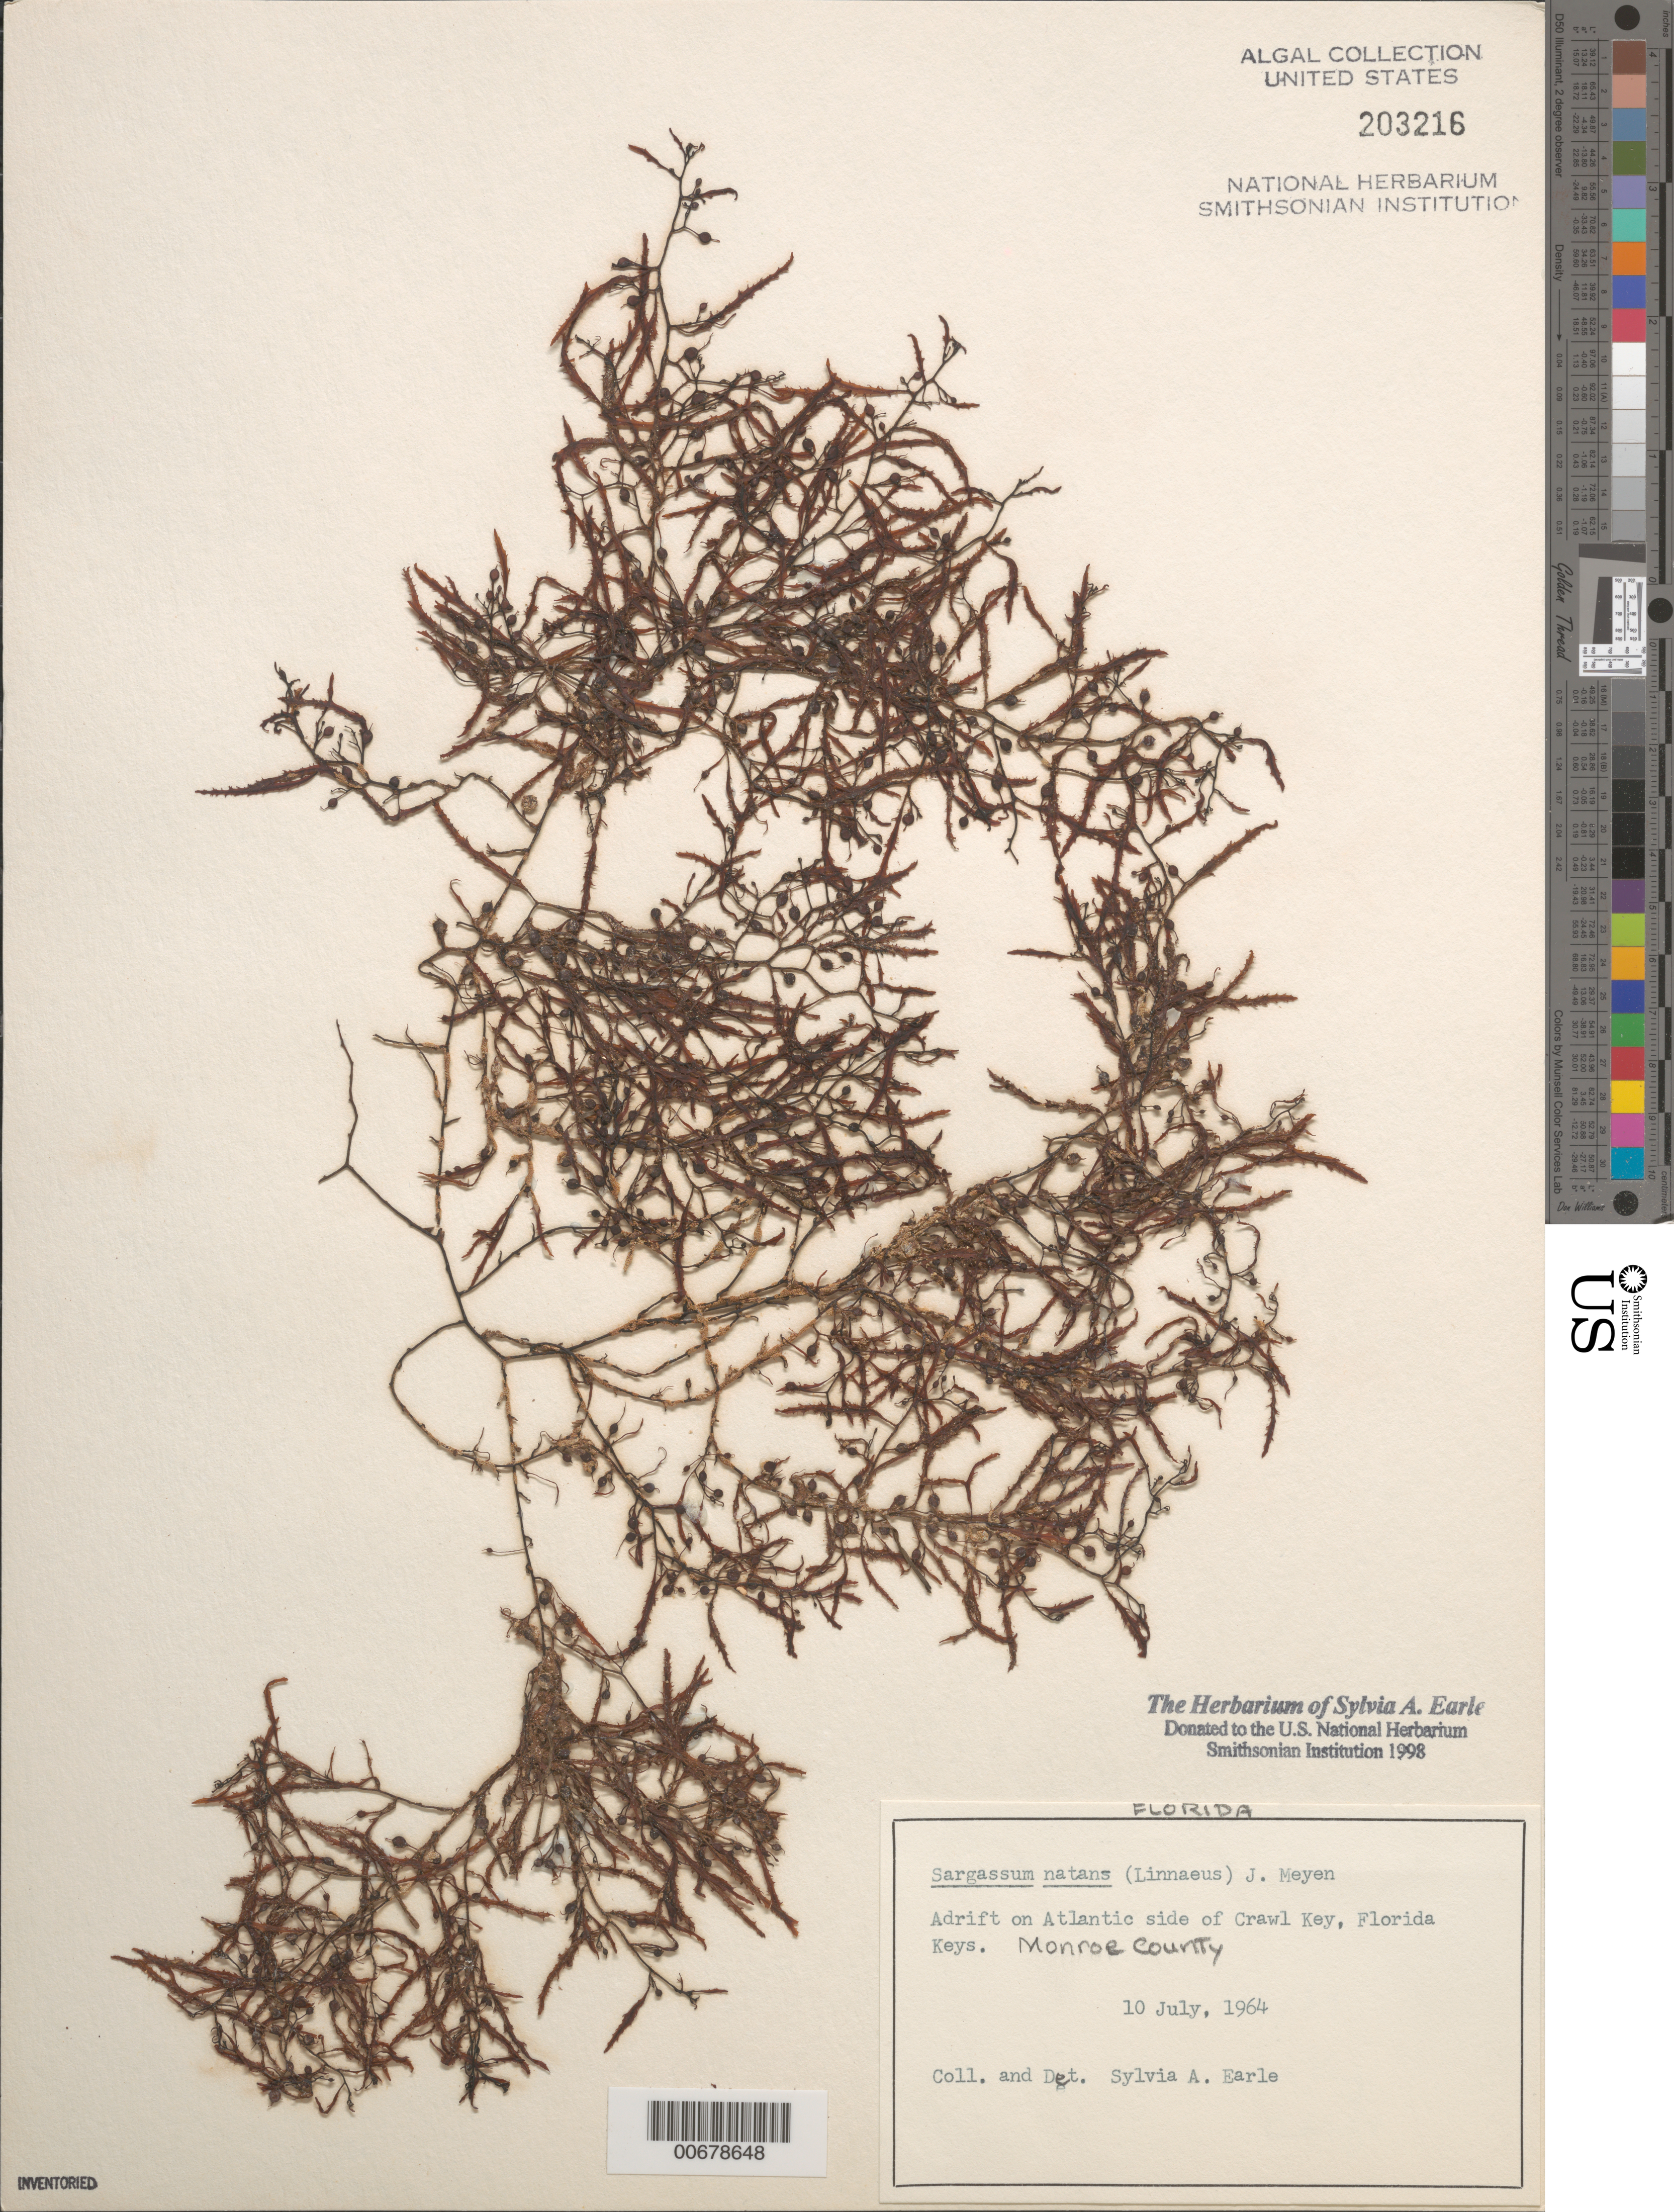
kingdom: Chromista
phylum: Ochrophyta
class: Phaeophyceae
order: Fucales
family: Sargassaceae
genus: Sargassum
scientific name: Sargassum natans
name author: (L.) Gaillon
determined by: Earle, S. A.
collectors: S. A. Earle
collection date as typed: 10 Jul 1964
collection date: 1964-07-10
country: United States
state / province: Florida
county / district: Monroe County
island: Crawl Key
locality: Atlantic Ocean side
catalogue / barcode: US 203216